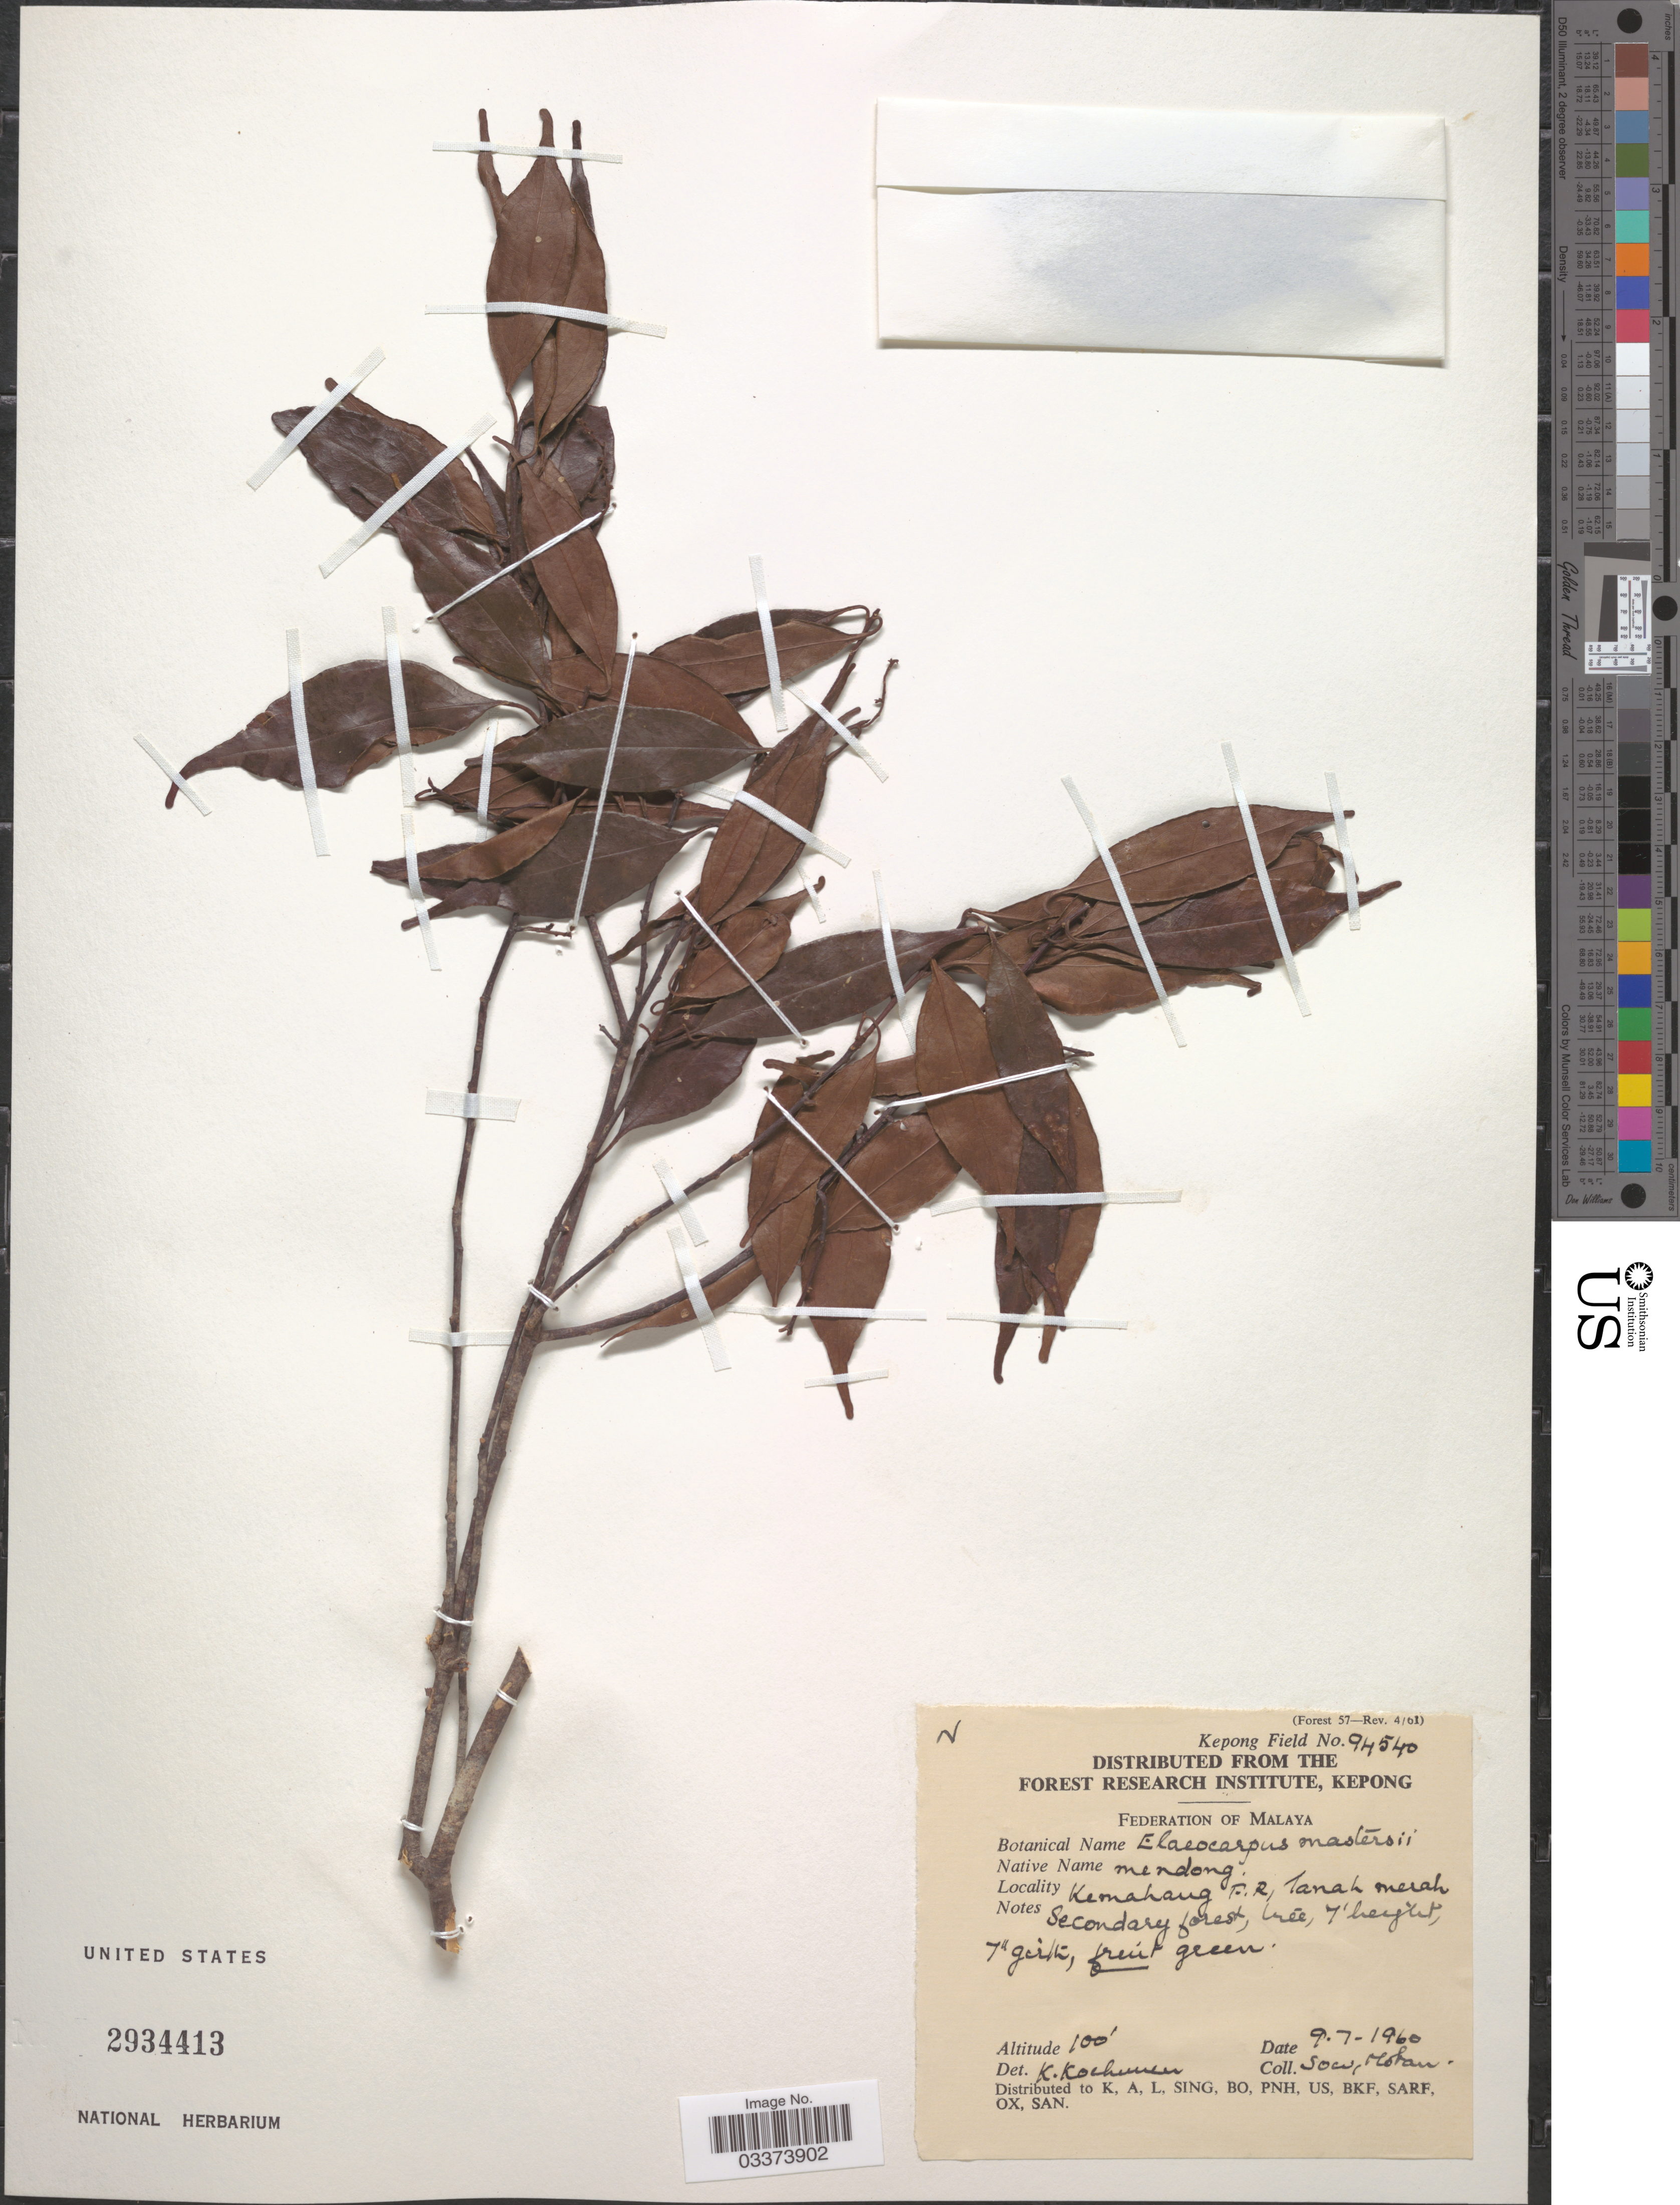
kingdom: Plantae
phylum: Tracheophyta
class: Magnoliopsida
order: Oxalidales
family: Elaeocarpaceae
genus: Elaeocarpus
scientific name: Elaeocarpus mastersii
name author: King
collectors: -. Sow & Mohan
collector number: Kepong Field 94540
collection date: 1960-07-09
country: Malaysia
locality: Federation of Malaya. Kemahang F.R, Tanak merah.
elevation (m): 30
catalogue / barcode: US 2934413